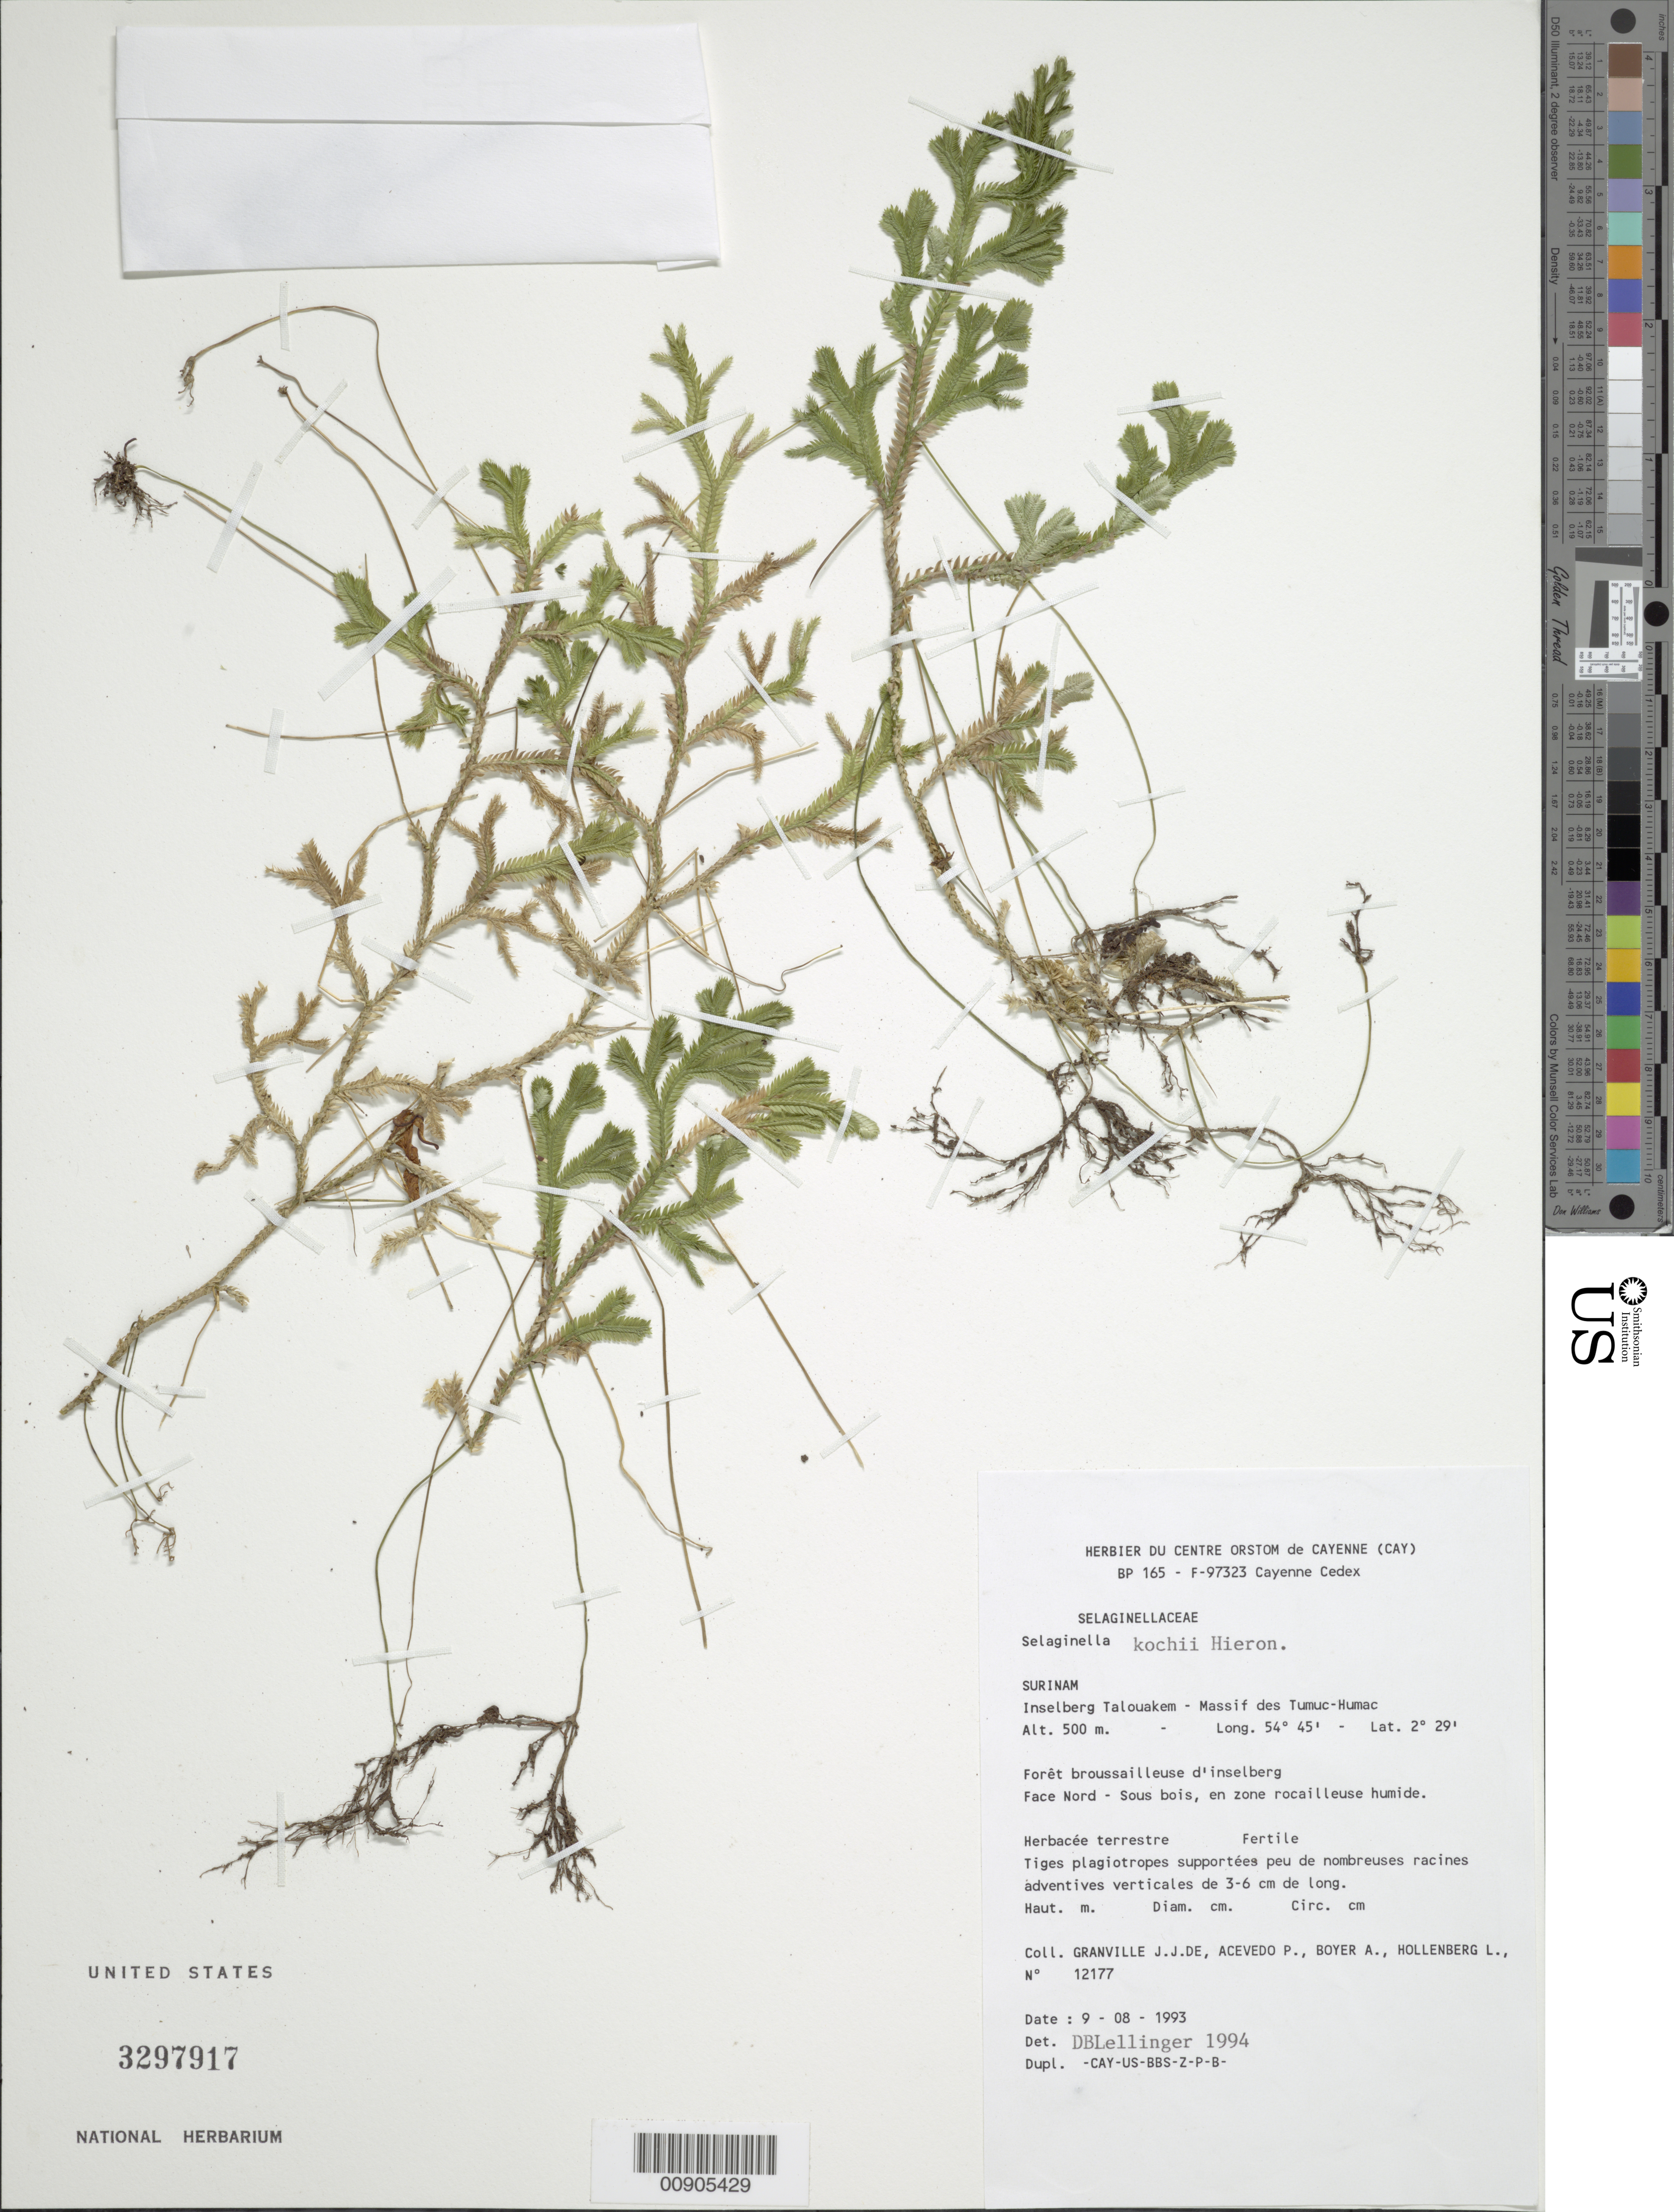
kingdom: Plantae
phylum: Tracheophyta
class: Lycopodiopsida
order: Selaginellales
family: Selaginellaceae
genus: Selaginella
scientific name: Selaginella kochii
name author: Hieron.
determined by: Lellinger, David B., (BOT), Smithsonian Institution - National Museum of Natural History (UNITED STATES)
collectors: J.-J. de Granville, P. Acevedo-Rodr., A. Boyer & L. Hollenberg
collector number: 12177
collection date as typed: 9-Aug-93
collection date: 1993-08-09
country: Suriname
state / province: Sipaliwini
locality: Inselberg Talouakem, Massif des Tumuc-Humac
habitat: Forêt broussailleuse d'inselberg, face nord, sous bois, en zone rocailleuse humide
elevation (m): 500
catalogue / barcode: US 3297917